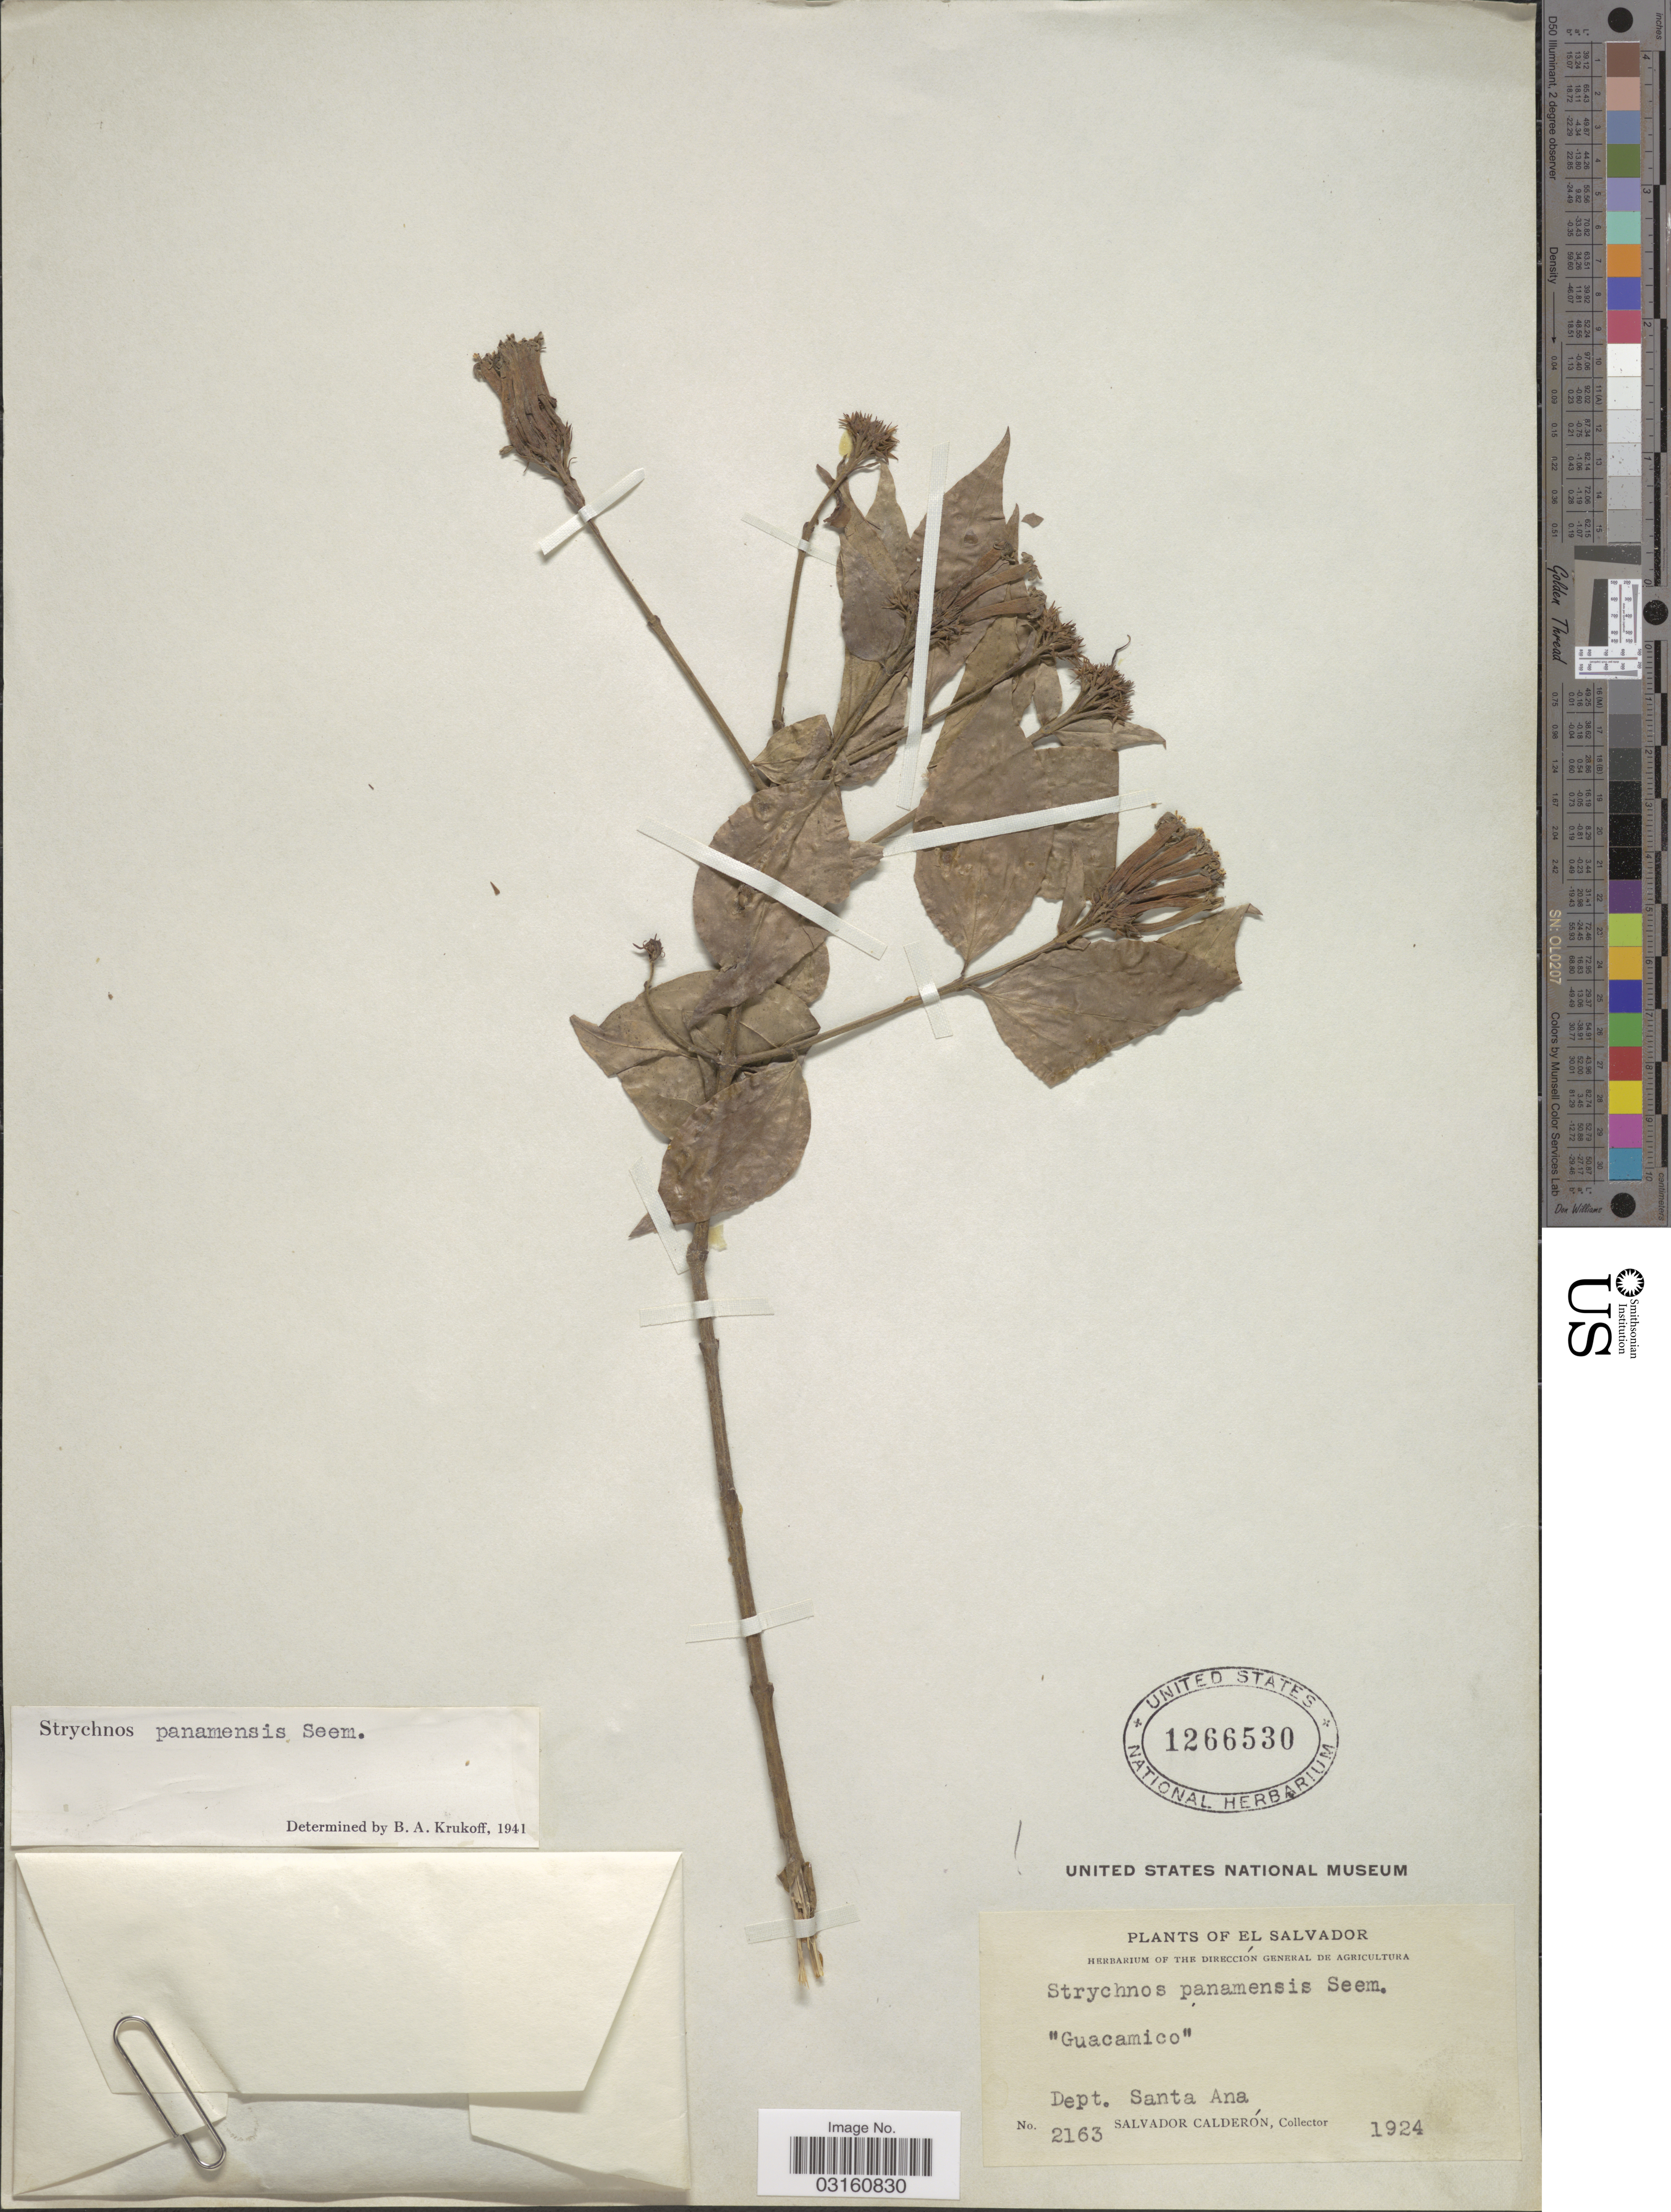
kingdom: Plantae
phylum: Tracheophyta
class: Magnoliopsida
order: Gentianales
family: Loganiaceae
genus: Strychnos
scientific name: Strychnos panamensis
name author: Seem.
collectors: S. Calderón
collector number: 2163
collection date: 1924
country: El Salvador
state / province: Santa Ana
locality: Dept. Santa Ana.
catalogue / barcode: US 1266530